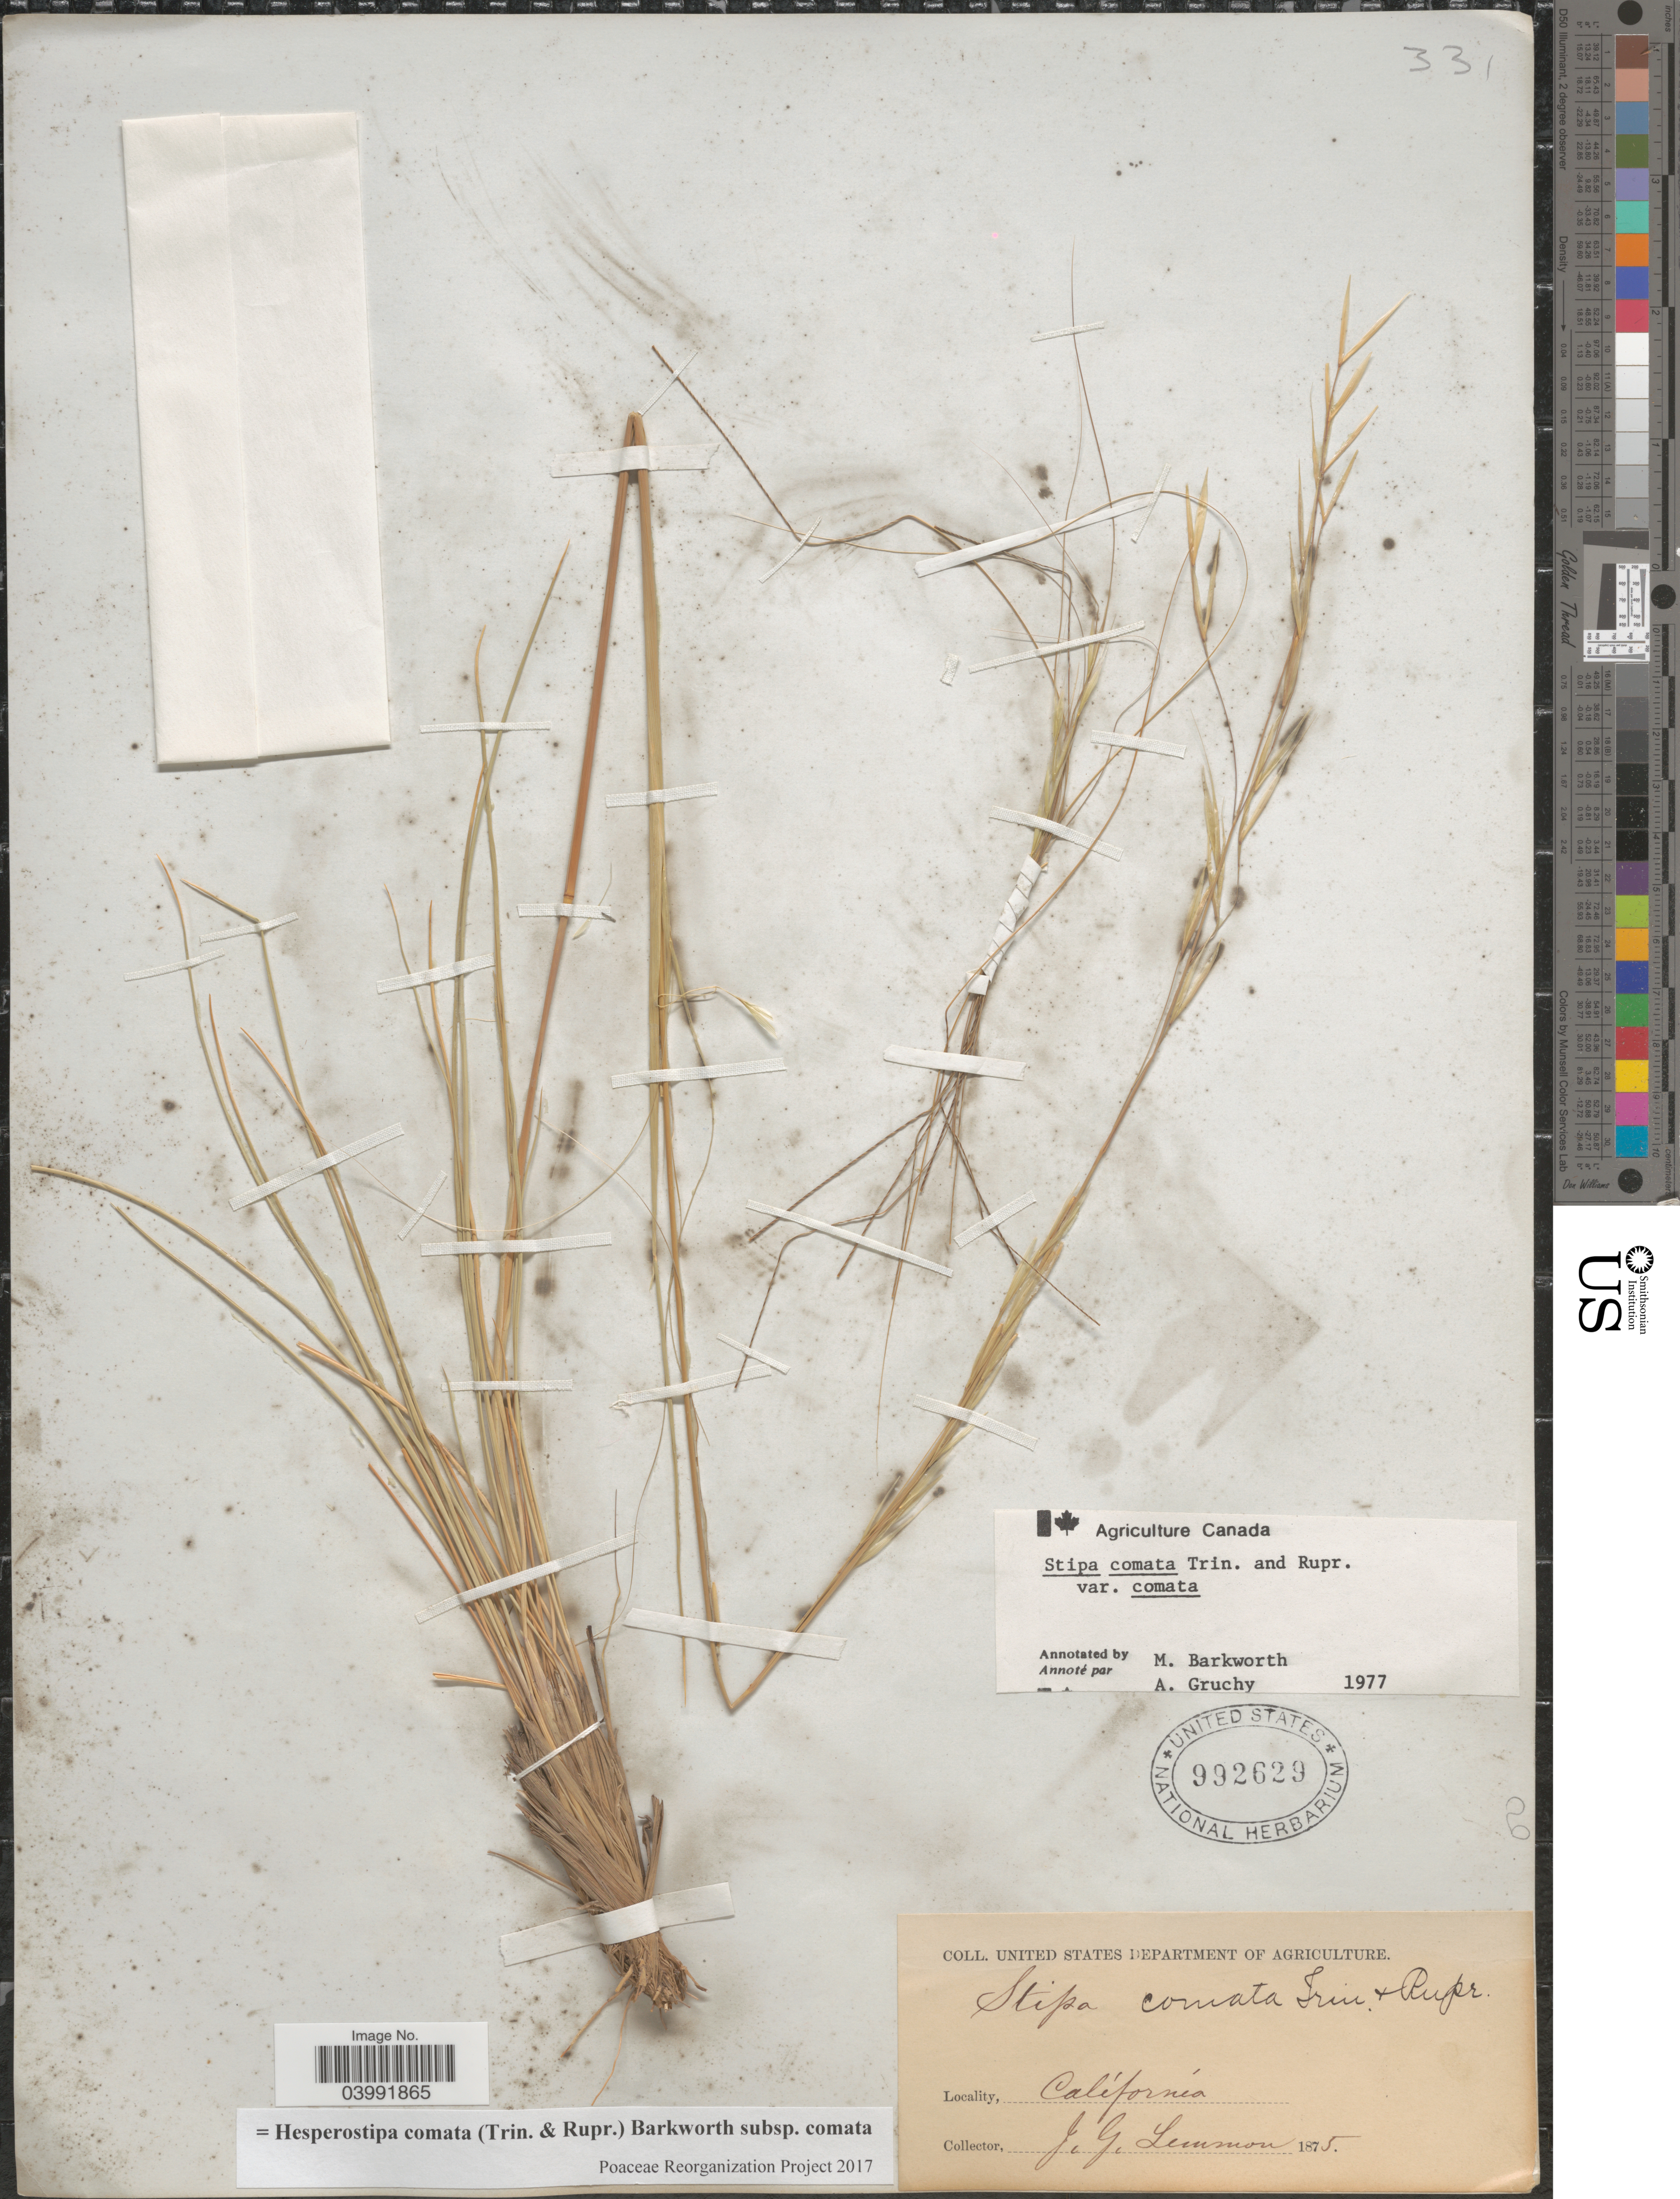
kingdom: Plantae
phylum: Tracheophyta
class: Liliopsida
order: Poales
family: Poaceae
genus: Hesperostipa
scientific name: Hesperostipa comata subsp. comata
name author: (Trin. & Rupr.) Barkworth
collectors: J. Lemmon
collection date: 1875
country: United States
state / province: California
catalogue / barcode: US 992629